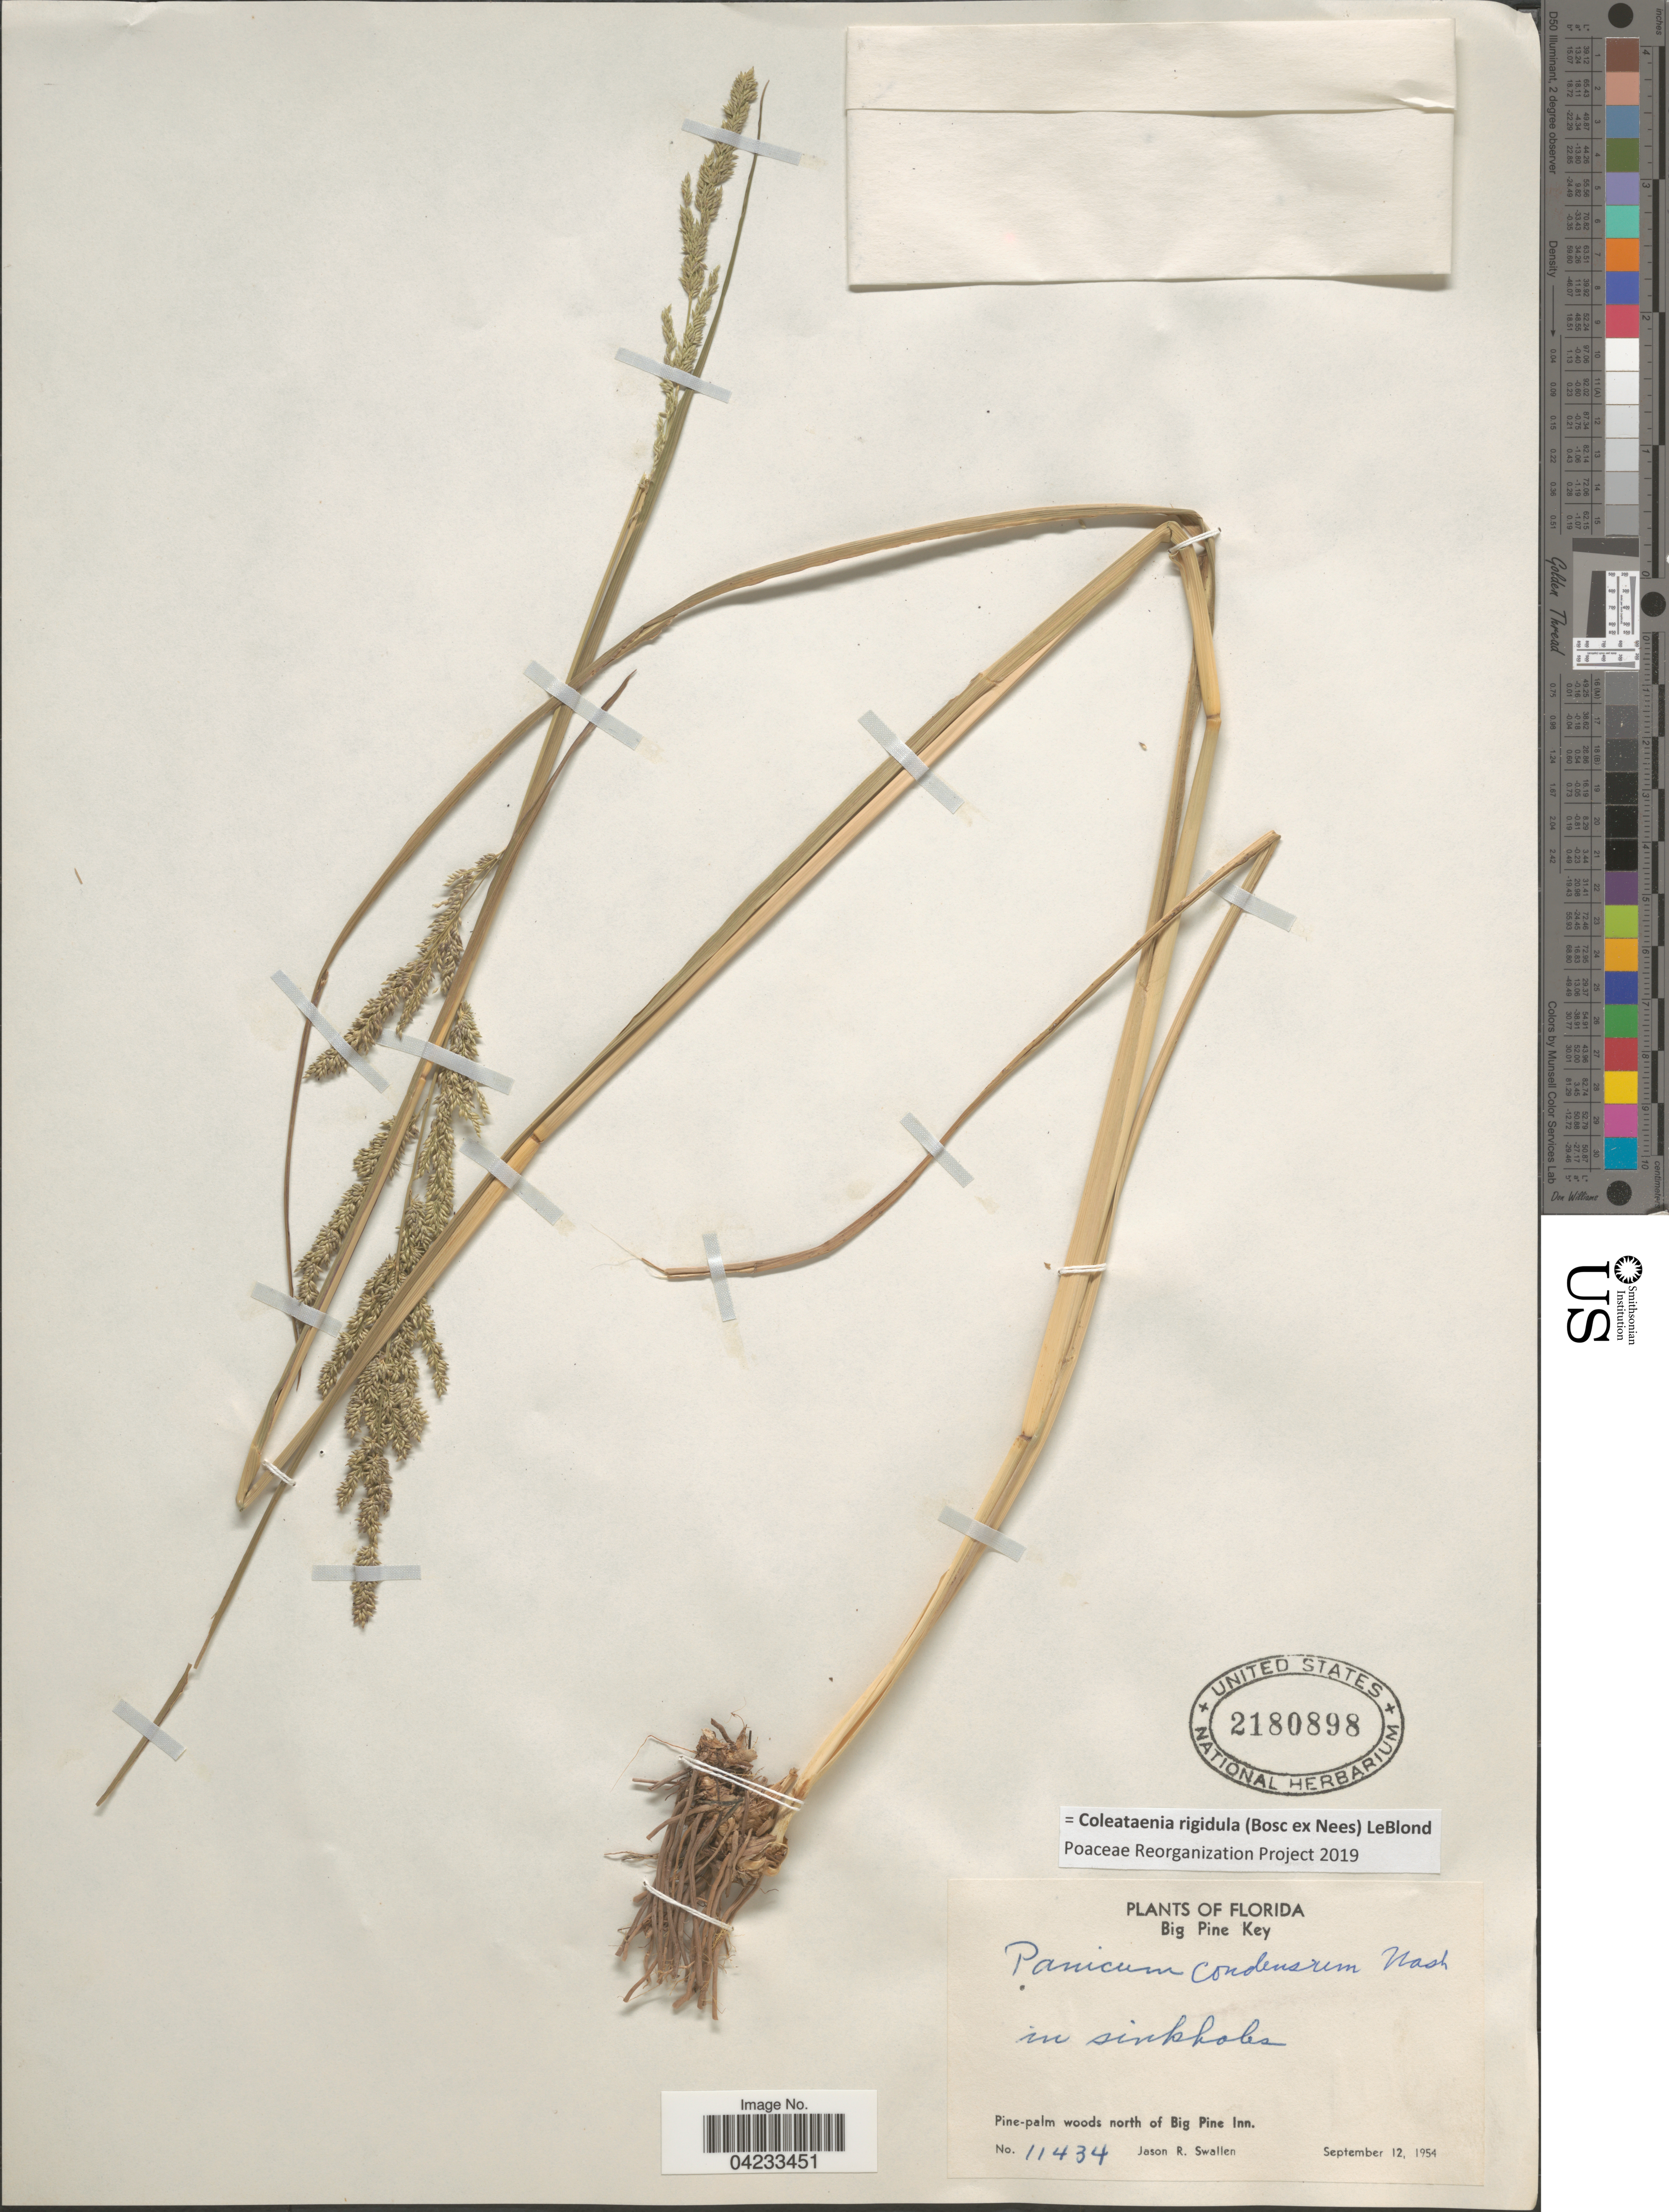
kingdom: Plantae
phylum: Tracheophyta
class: Liliopsida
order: Poales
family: Poaceae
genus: Coleataenia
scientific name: Coleataenia rigidula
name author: (Bosc ex Nees) LeBlond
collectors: J. R. Swallen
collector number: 11434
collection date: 1954-09-12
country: United States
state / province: Florida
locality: Big Pine Key. Pine-palm woods north of Big Pine Inn.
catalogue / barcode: US 2180898